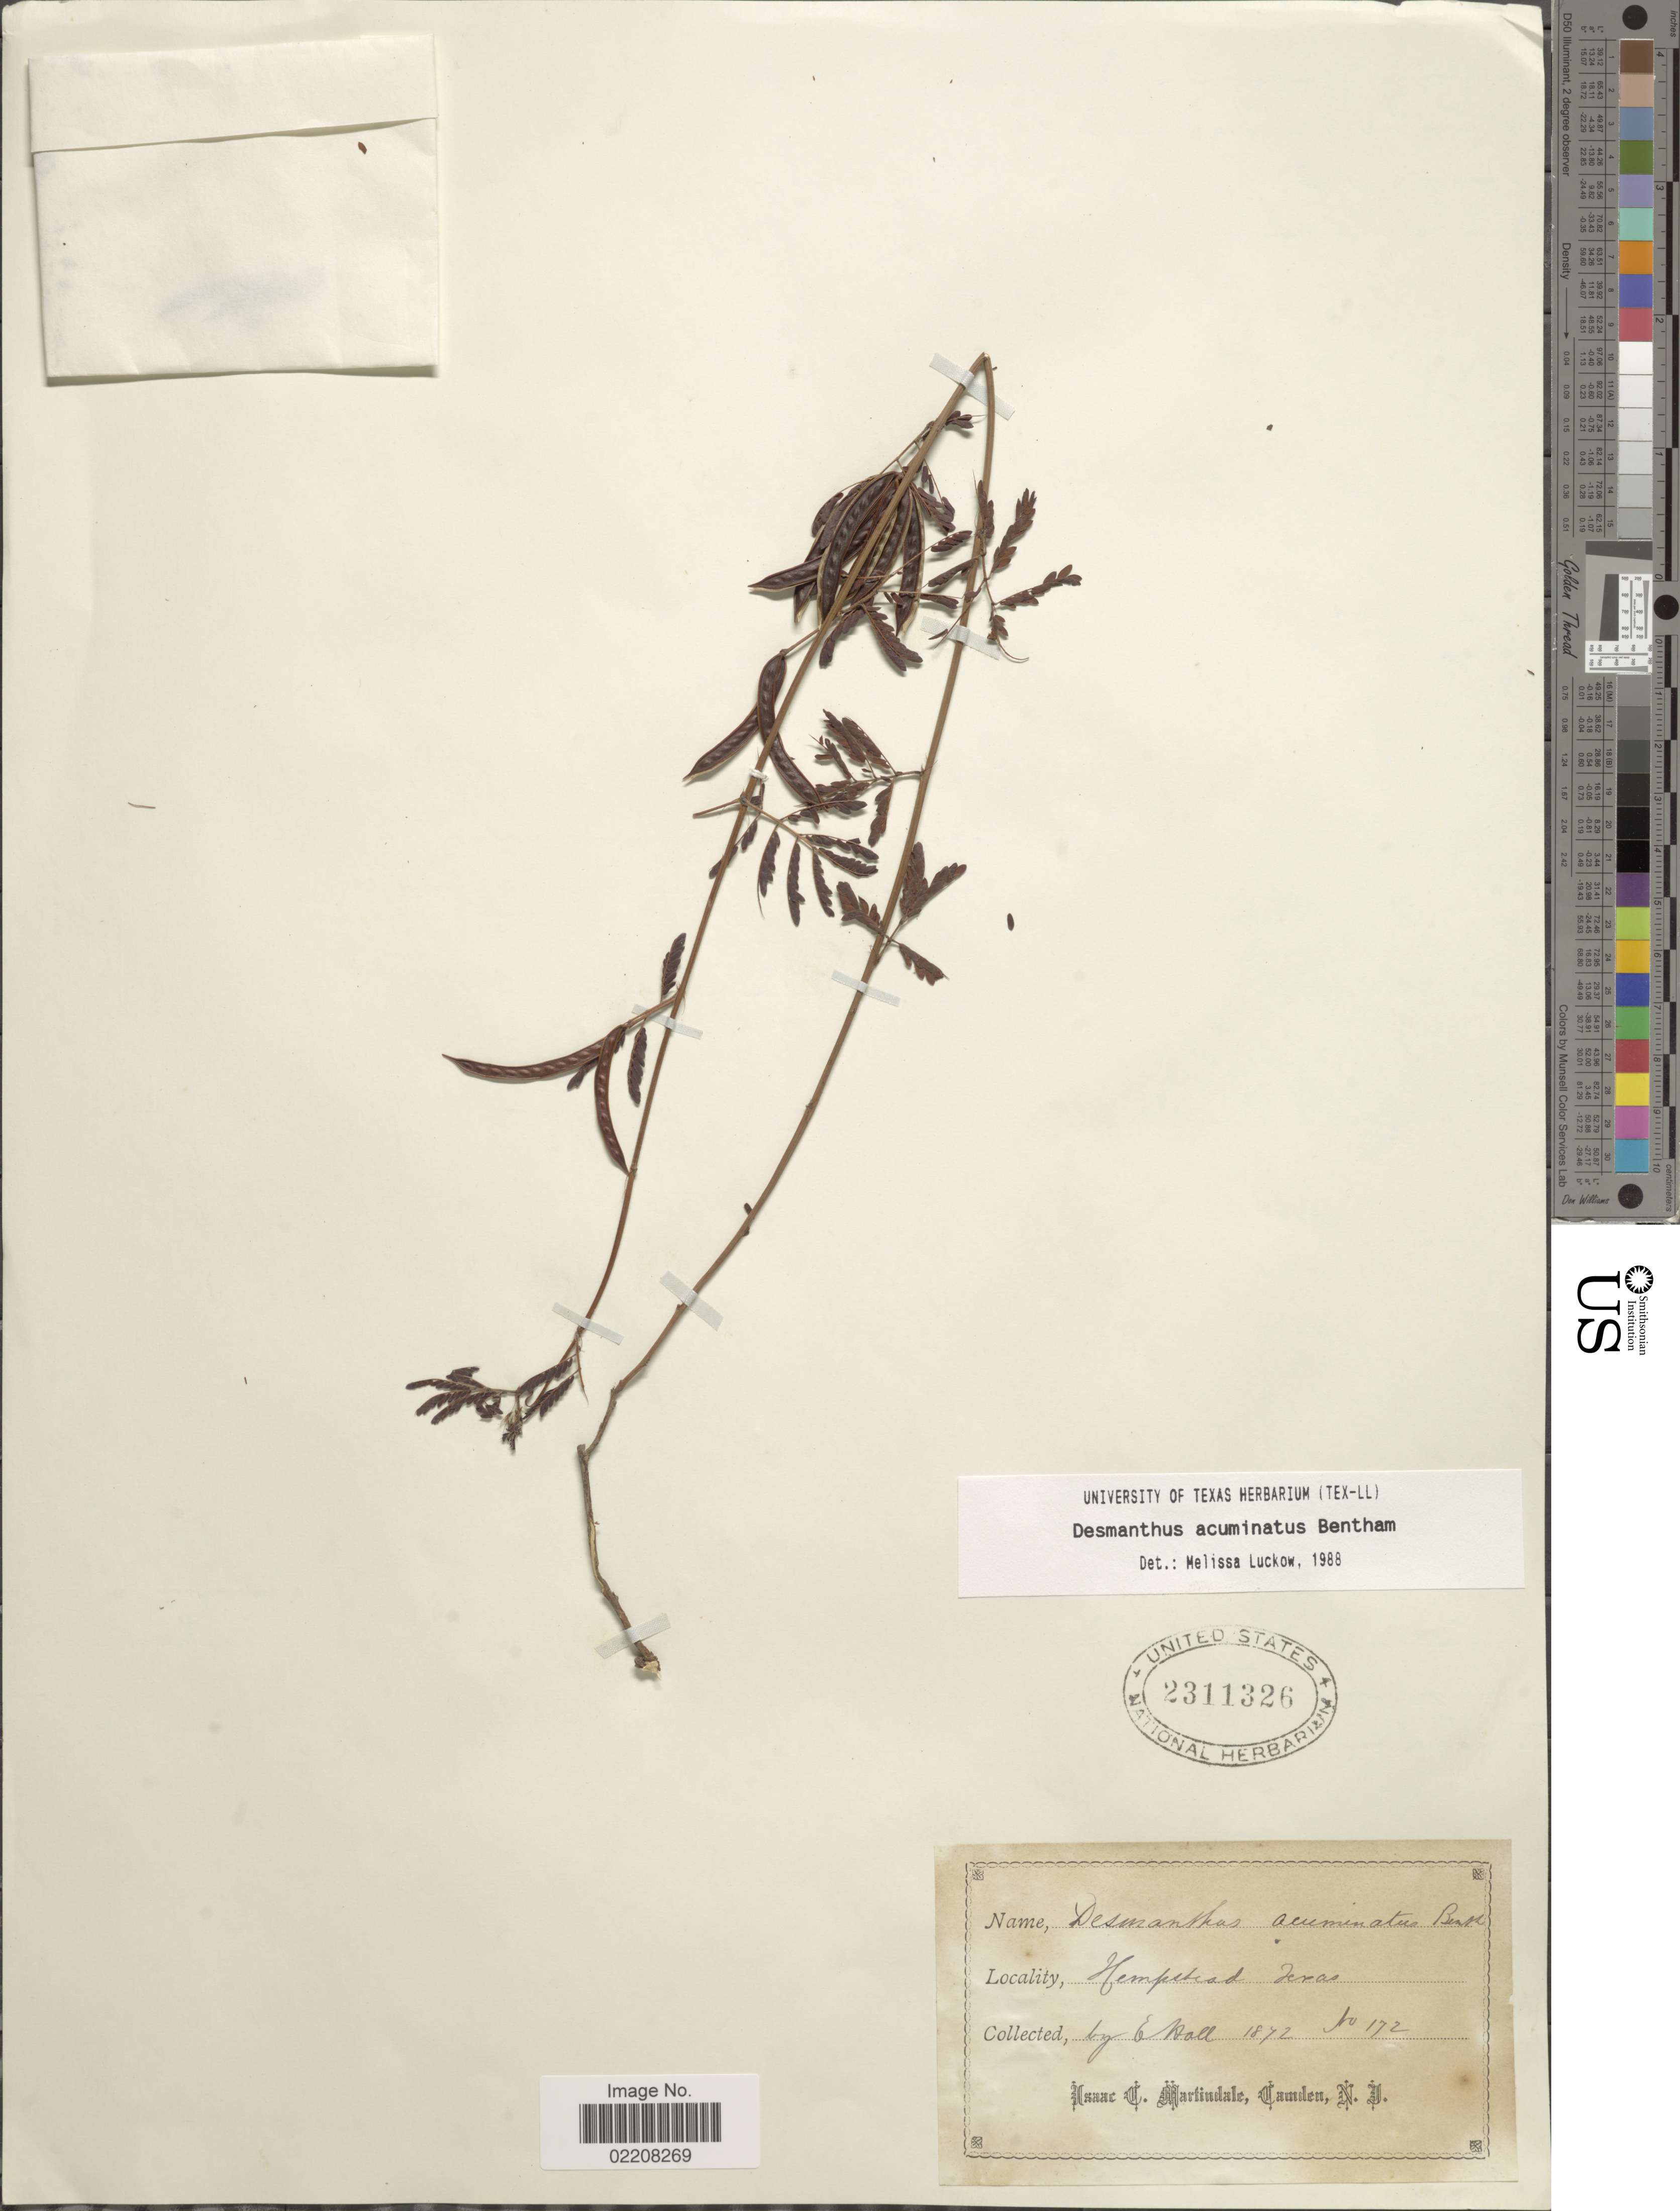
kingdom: Plantae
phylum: Tracheophyta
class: Magnoliopsida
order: Fabales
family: Fabaceae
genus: Desmanthus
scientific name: Desmanthus acuminatus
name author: Benth.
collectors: E. Hall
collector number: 172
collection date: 1872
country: United States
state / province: Texas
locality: Hempstead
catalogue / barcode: US 2311326